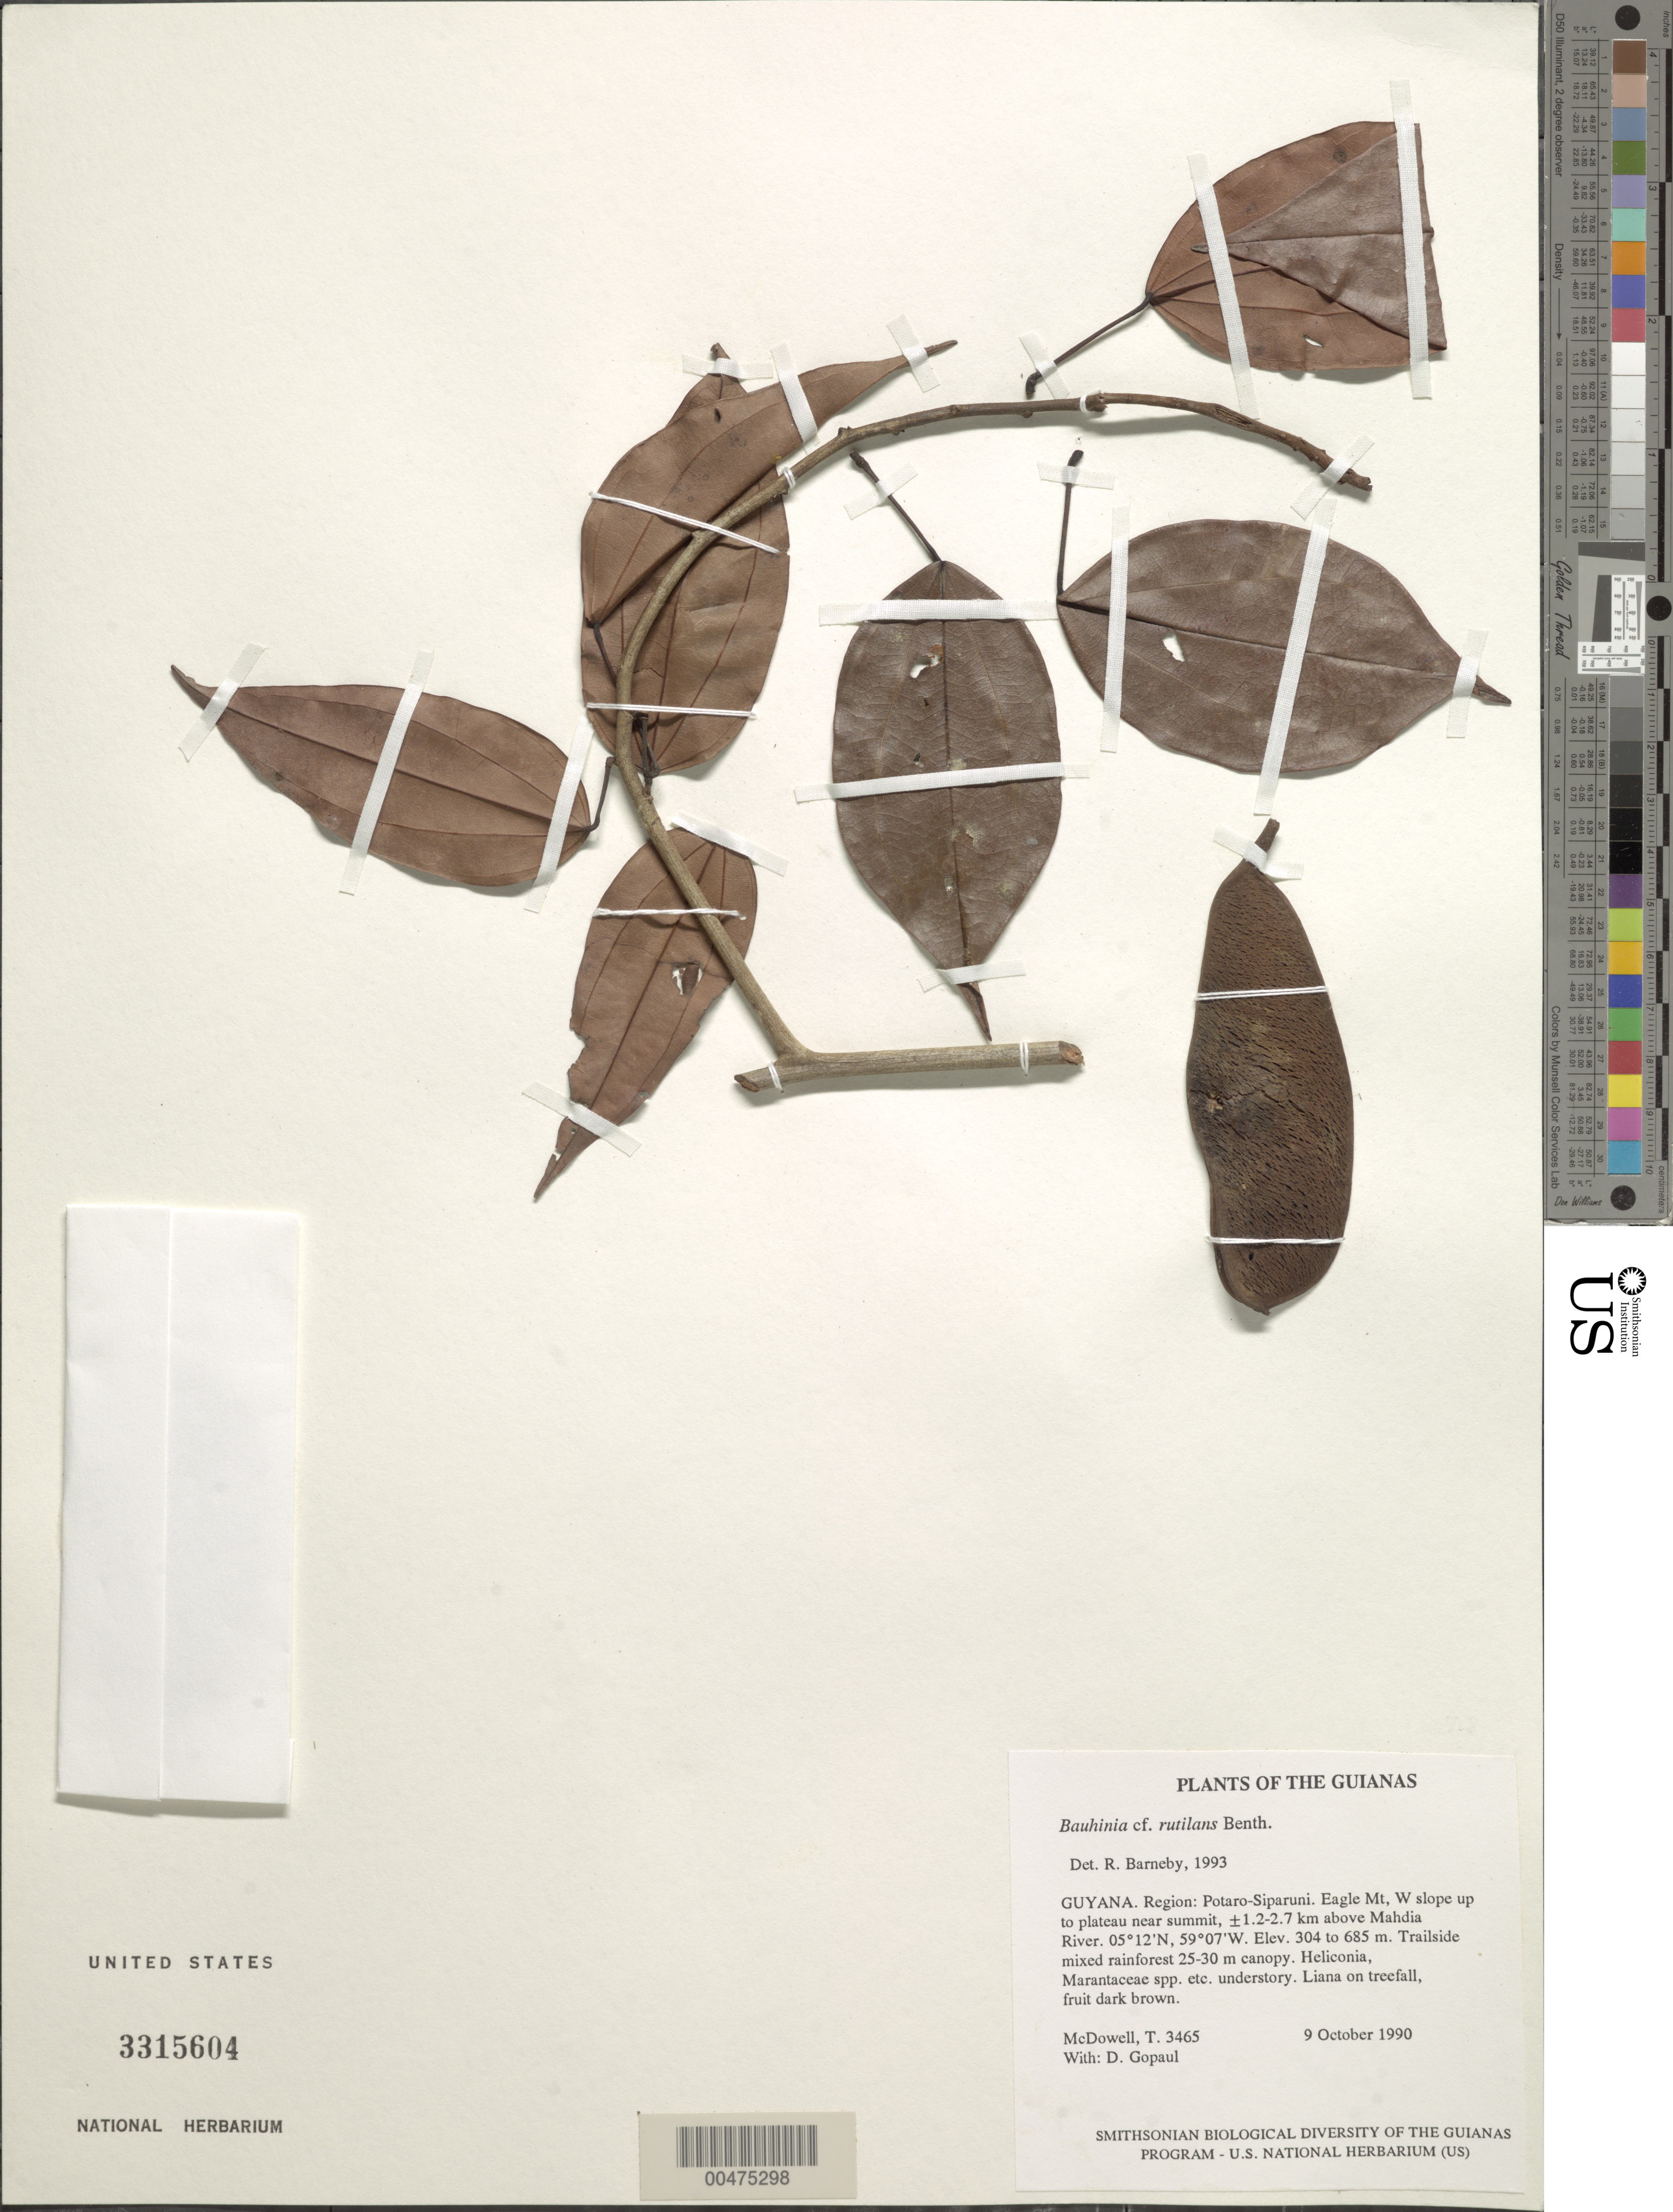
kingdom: Plantae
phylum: Tracheophyta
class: Magnoliopsida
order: Fabales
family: Fabaceae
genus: Bauhinia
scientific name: Bauhinia rutilans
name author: Spruce ex Benth.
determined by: Barneby, Rupert C., (NY)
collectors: T. McDowell & D. Gopaul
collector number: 3465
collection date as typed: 9 October 1990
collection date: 1990-10-09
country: Guyana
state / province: Potaro-Siparuni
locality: Eagle Mt, W slope up to plateau near summit, ±1.2-2.7 km above Mahdia River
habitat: Trailside, mixed rainforest 25-30 m canopy. Heliconia, Marantaceae spp. etc. understory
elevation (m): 304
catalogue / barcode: US 3315604